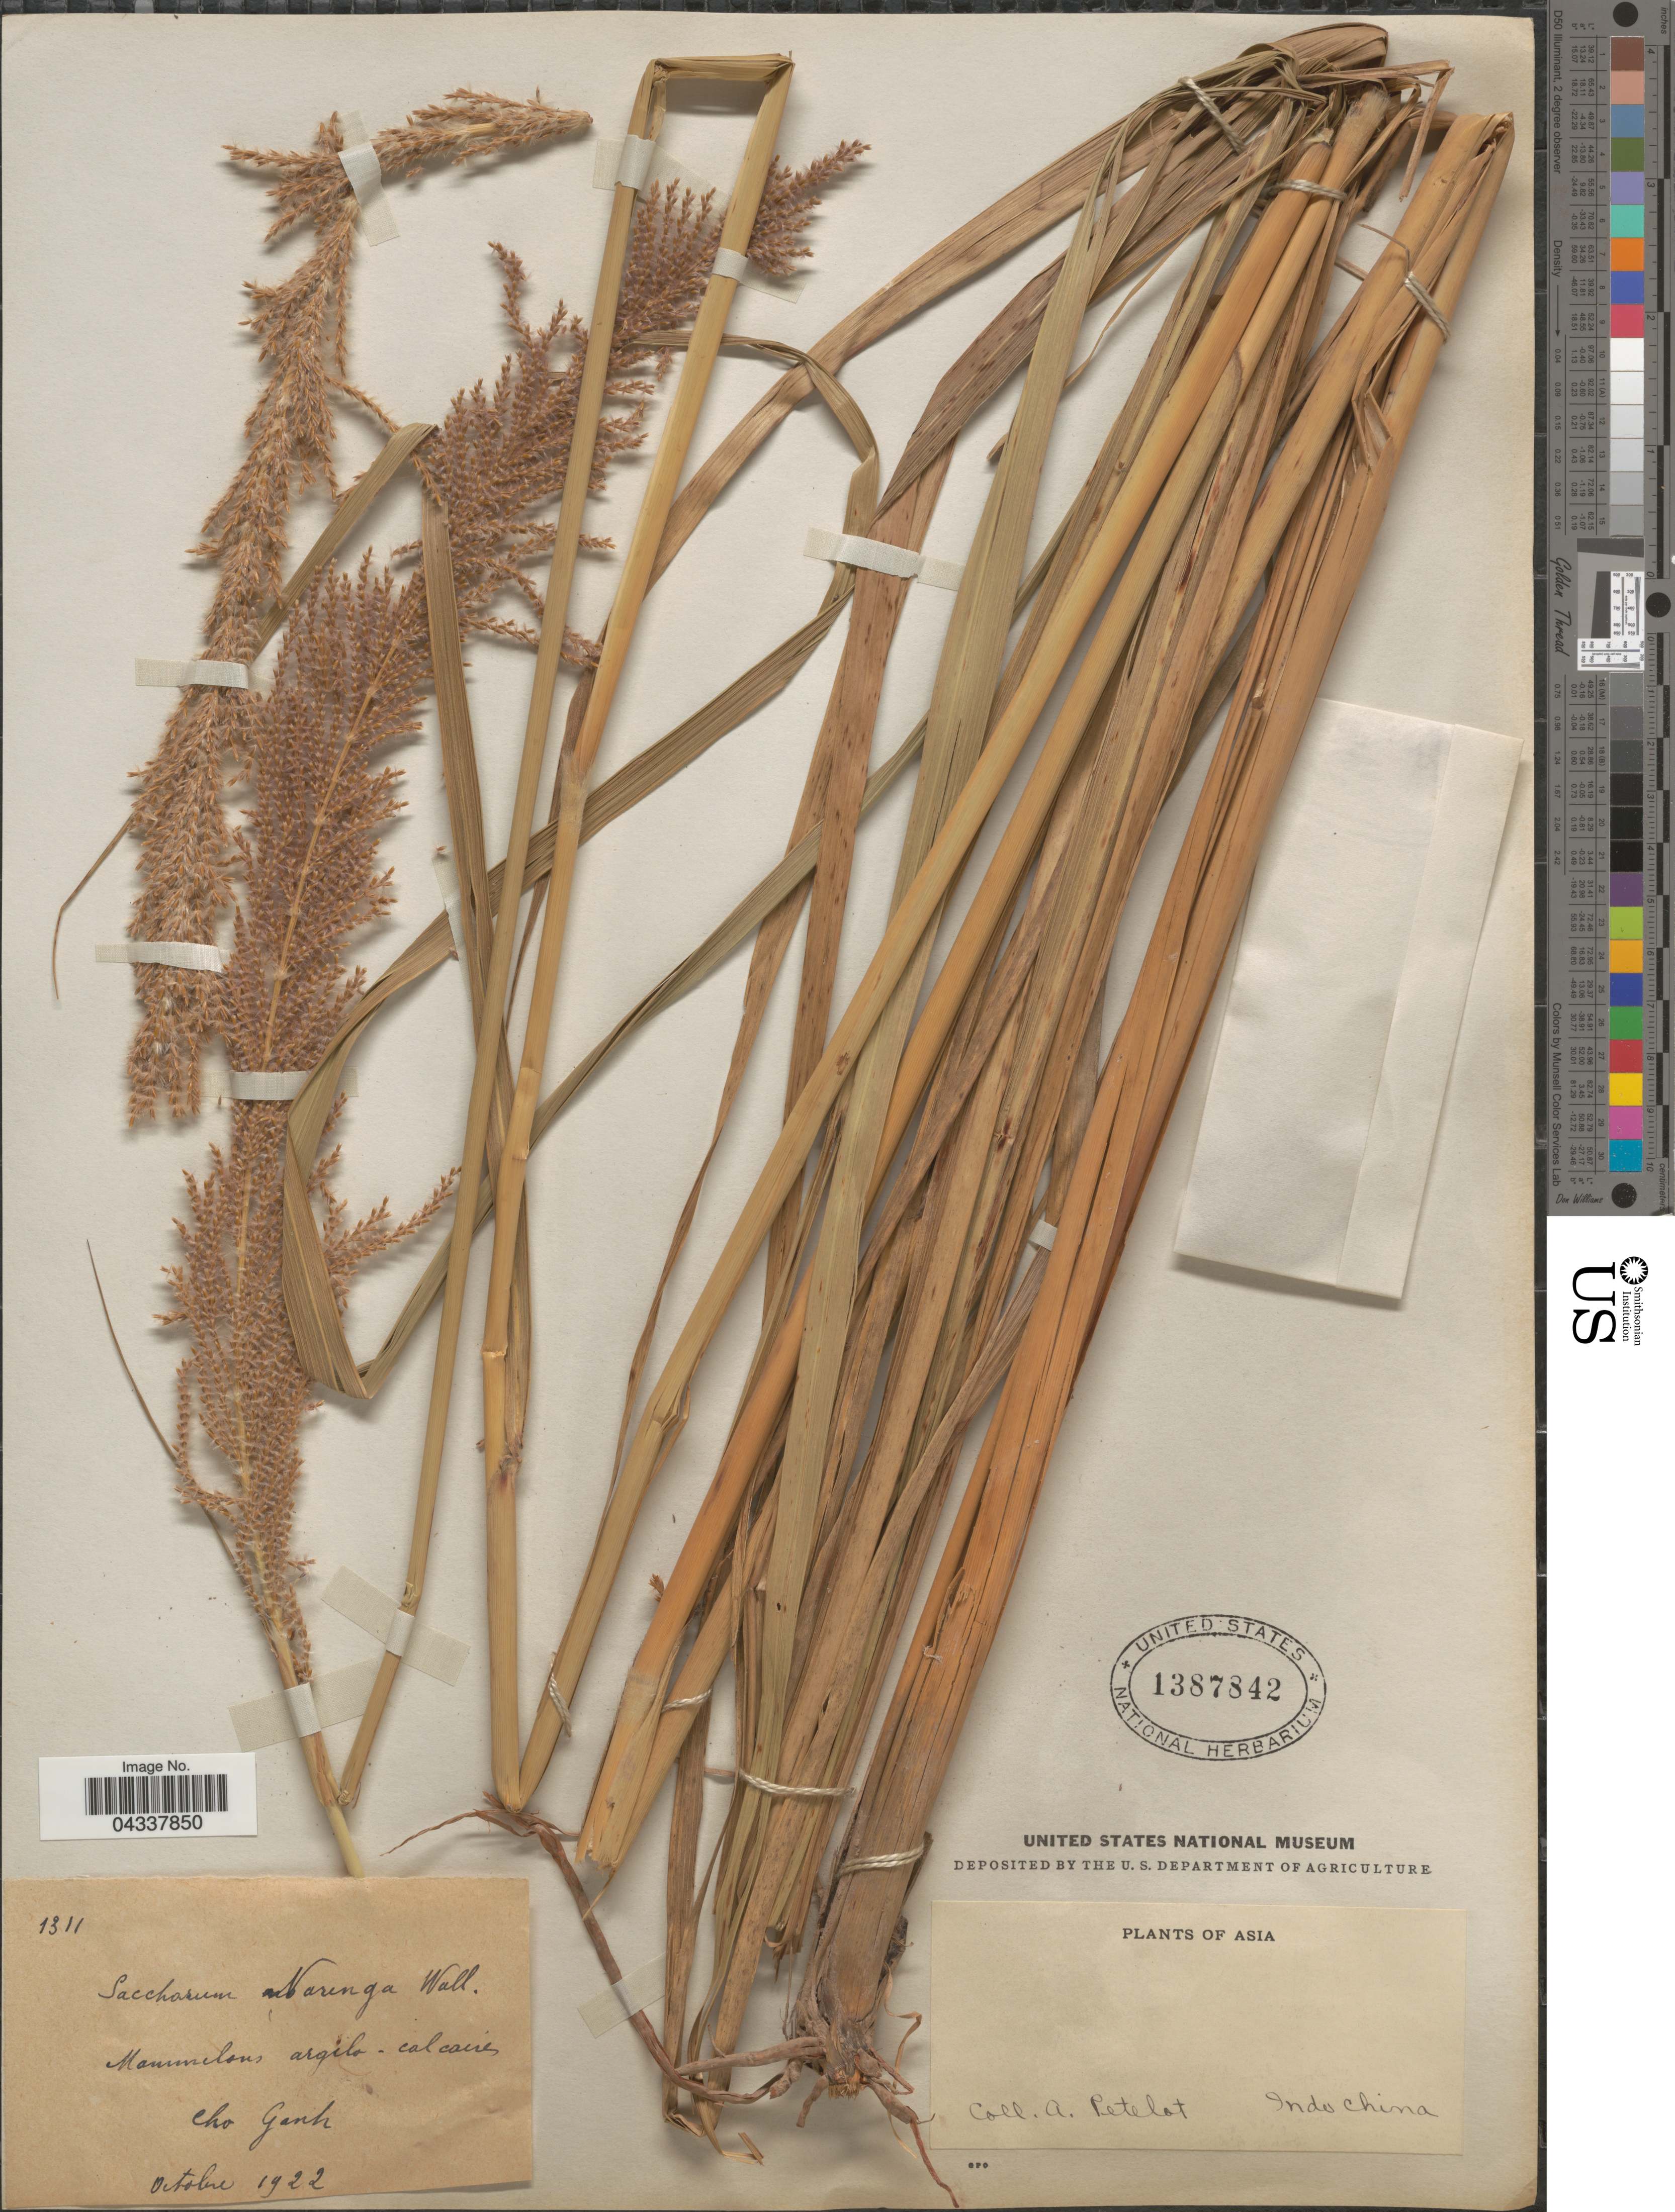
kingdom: Plantae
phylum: Tracheophyta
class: Liliopsida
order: Poales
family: Poaceae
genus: Narenga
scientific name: Narenga porphyrocoma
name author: (Hance) Bor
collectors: A. Petelot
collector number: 1311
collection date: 1922-10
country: Vietnam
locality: Cho Ganh. Asia. Indo China.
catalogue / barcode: US 1387842